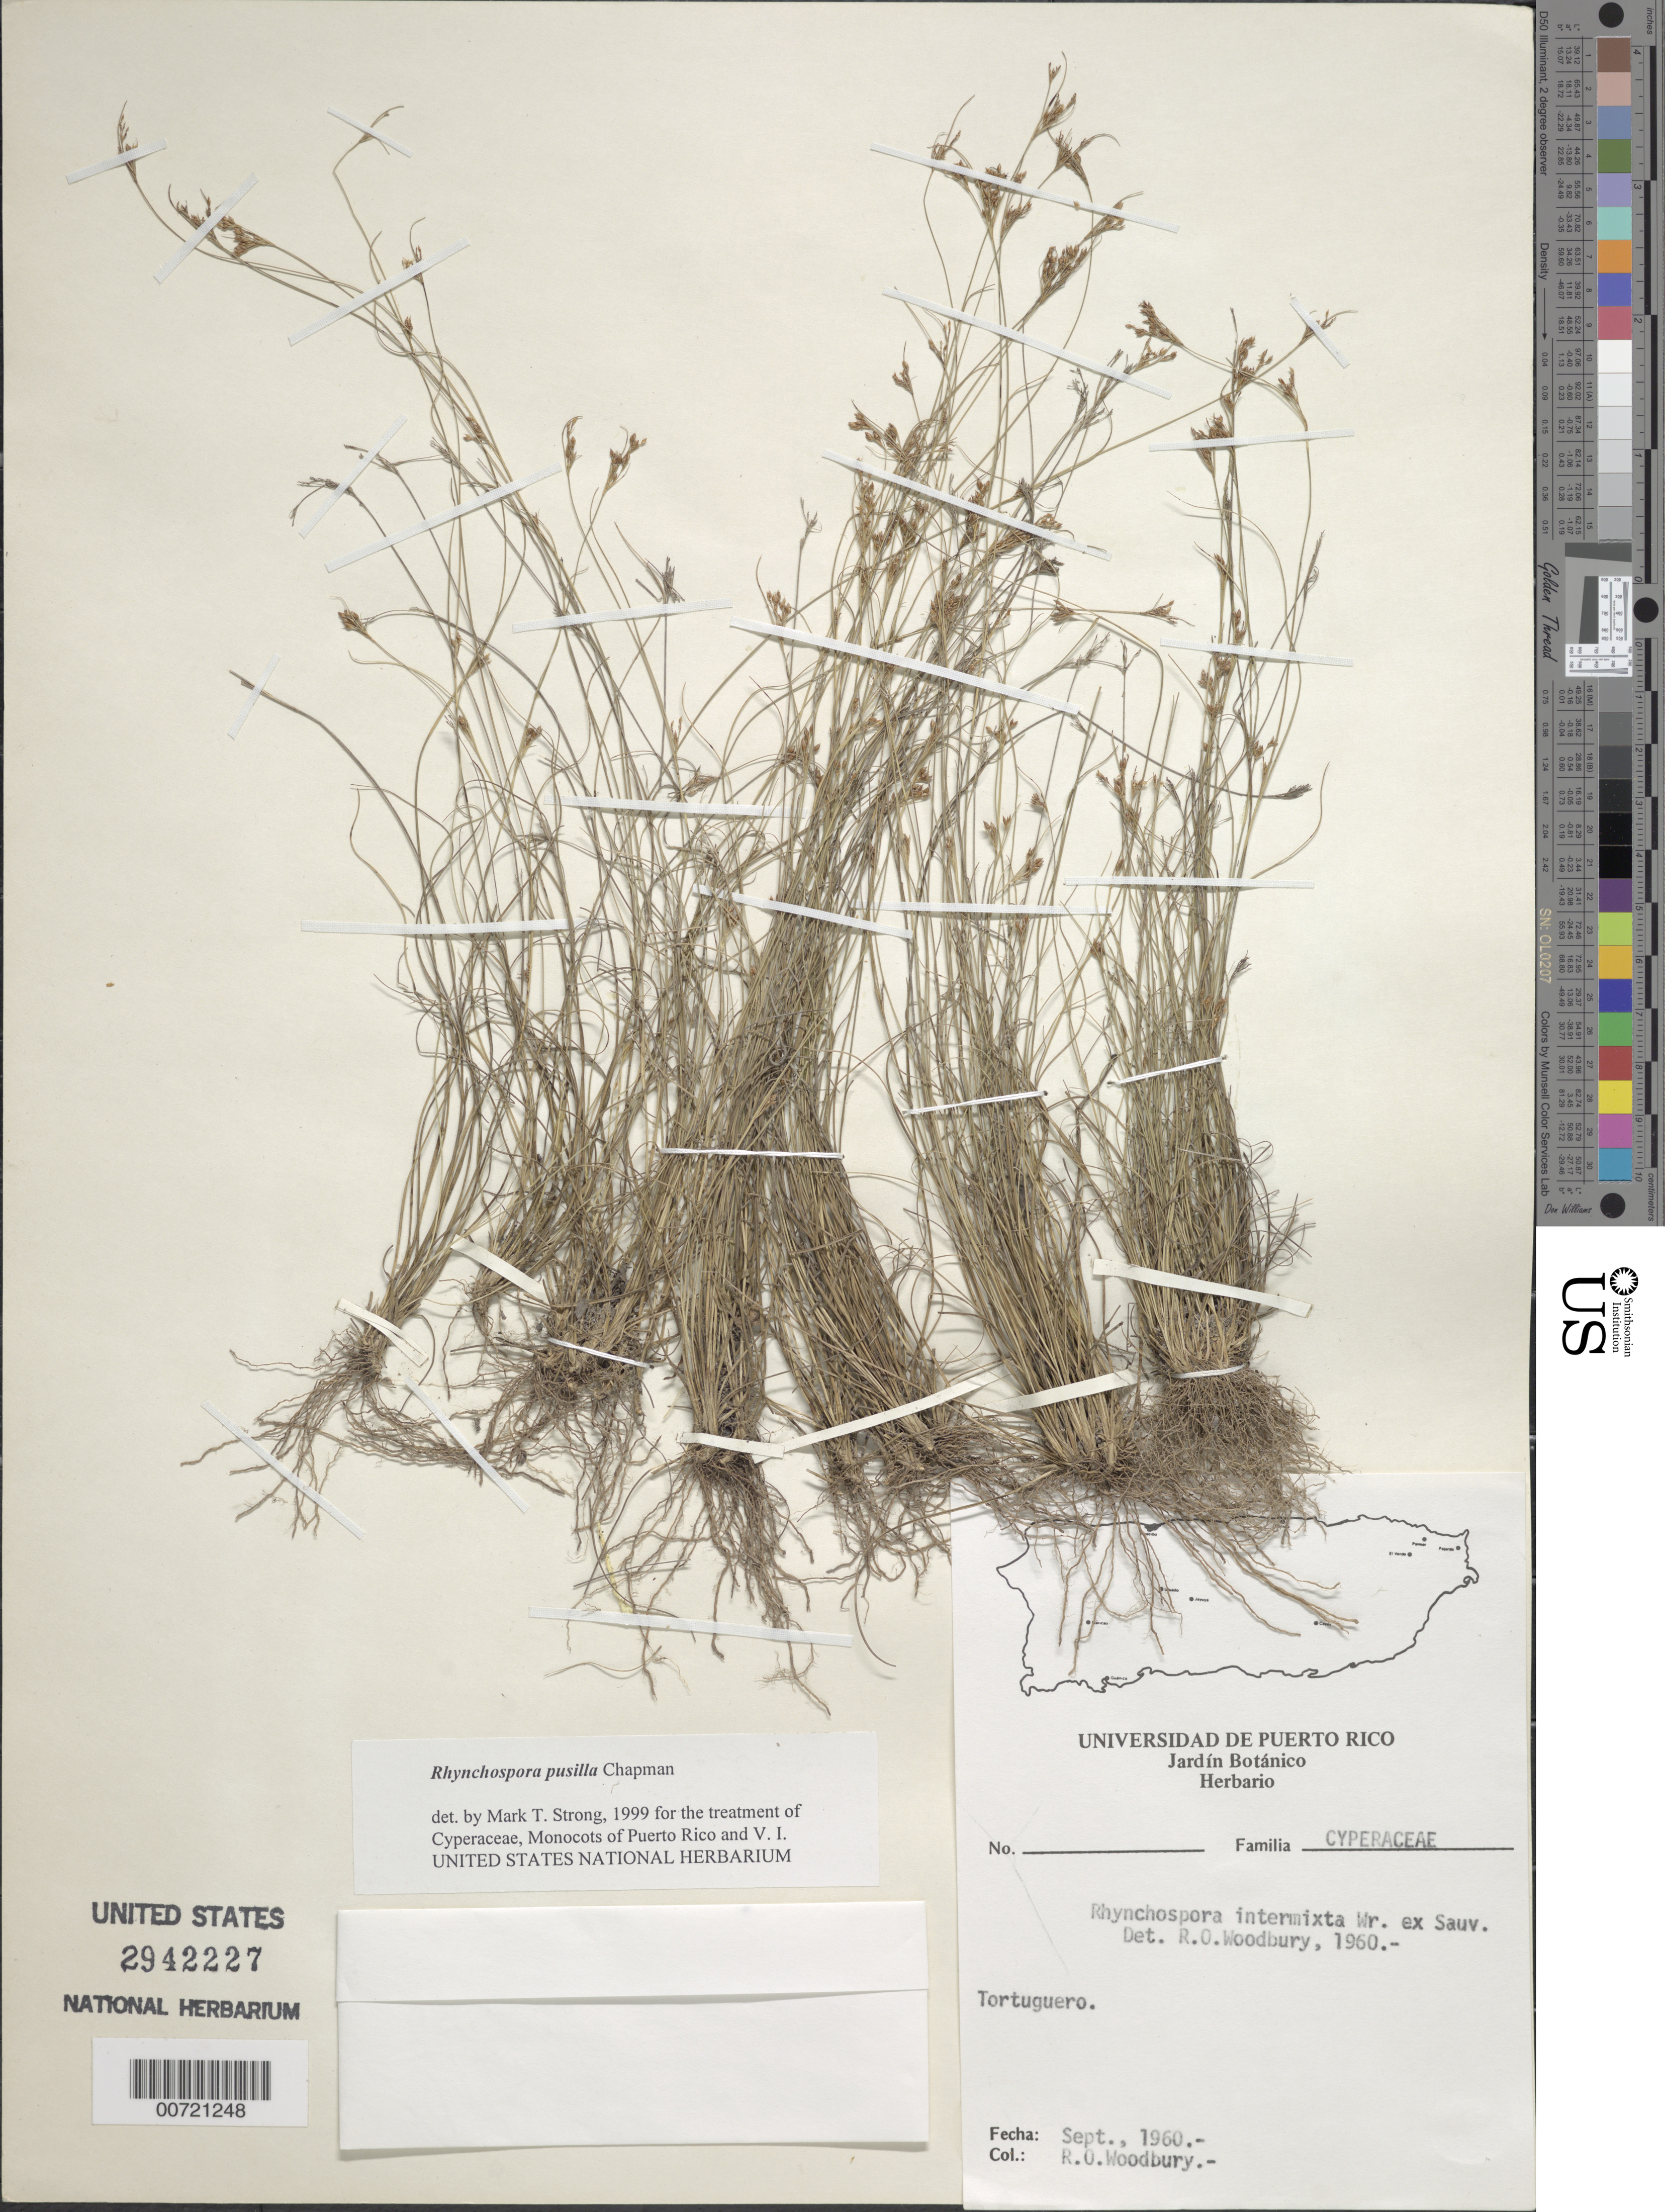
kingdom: Plantae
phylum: Tracheophyta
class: Liliopsida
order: Poales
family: Cyperaceae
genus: Rhynchospora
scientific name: Rhynchospora intermixta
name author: C. Wright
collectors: R. O. Woodbury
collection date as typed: Sep 1960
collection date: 1960-09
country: Puerto Rico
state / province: Manatí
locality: Tortuguero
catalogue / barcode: US 2942227